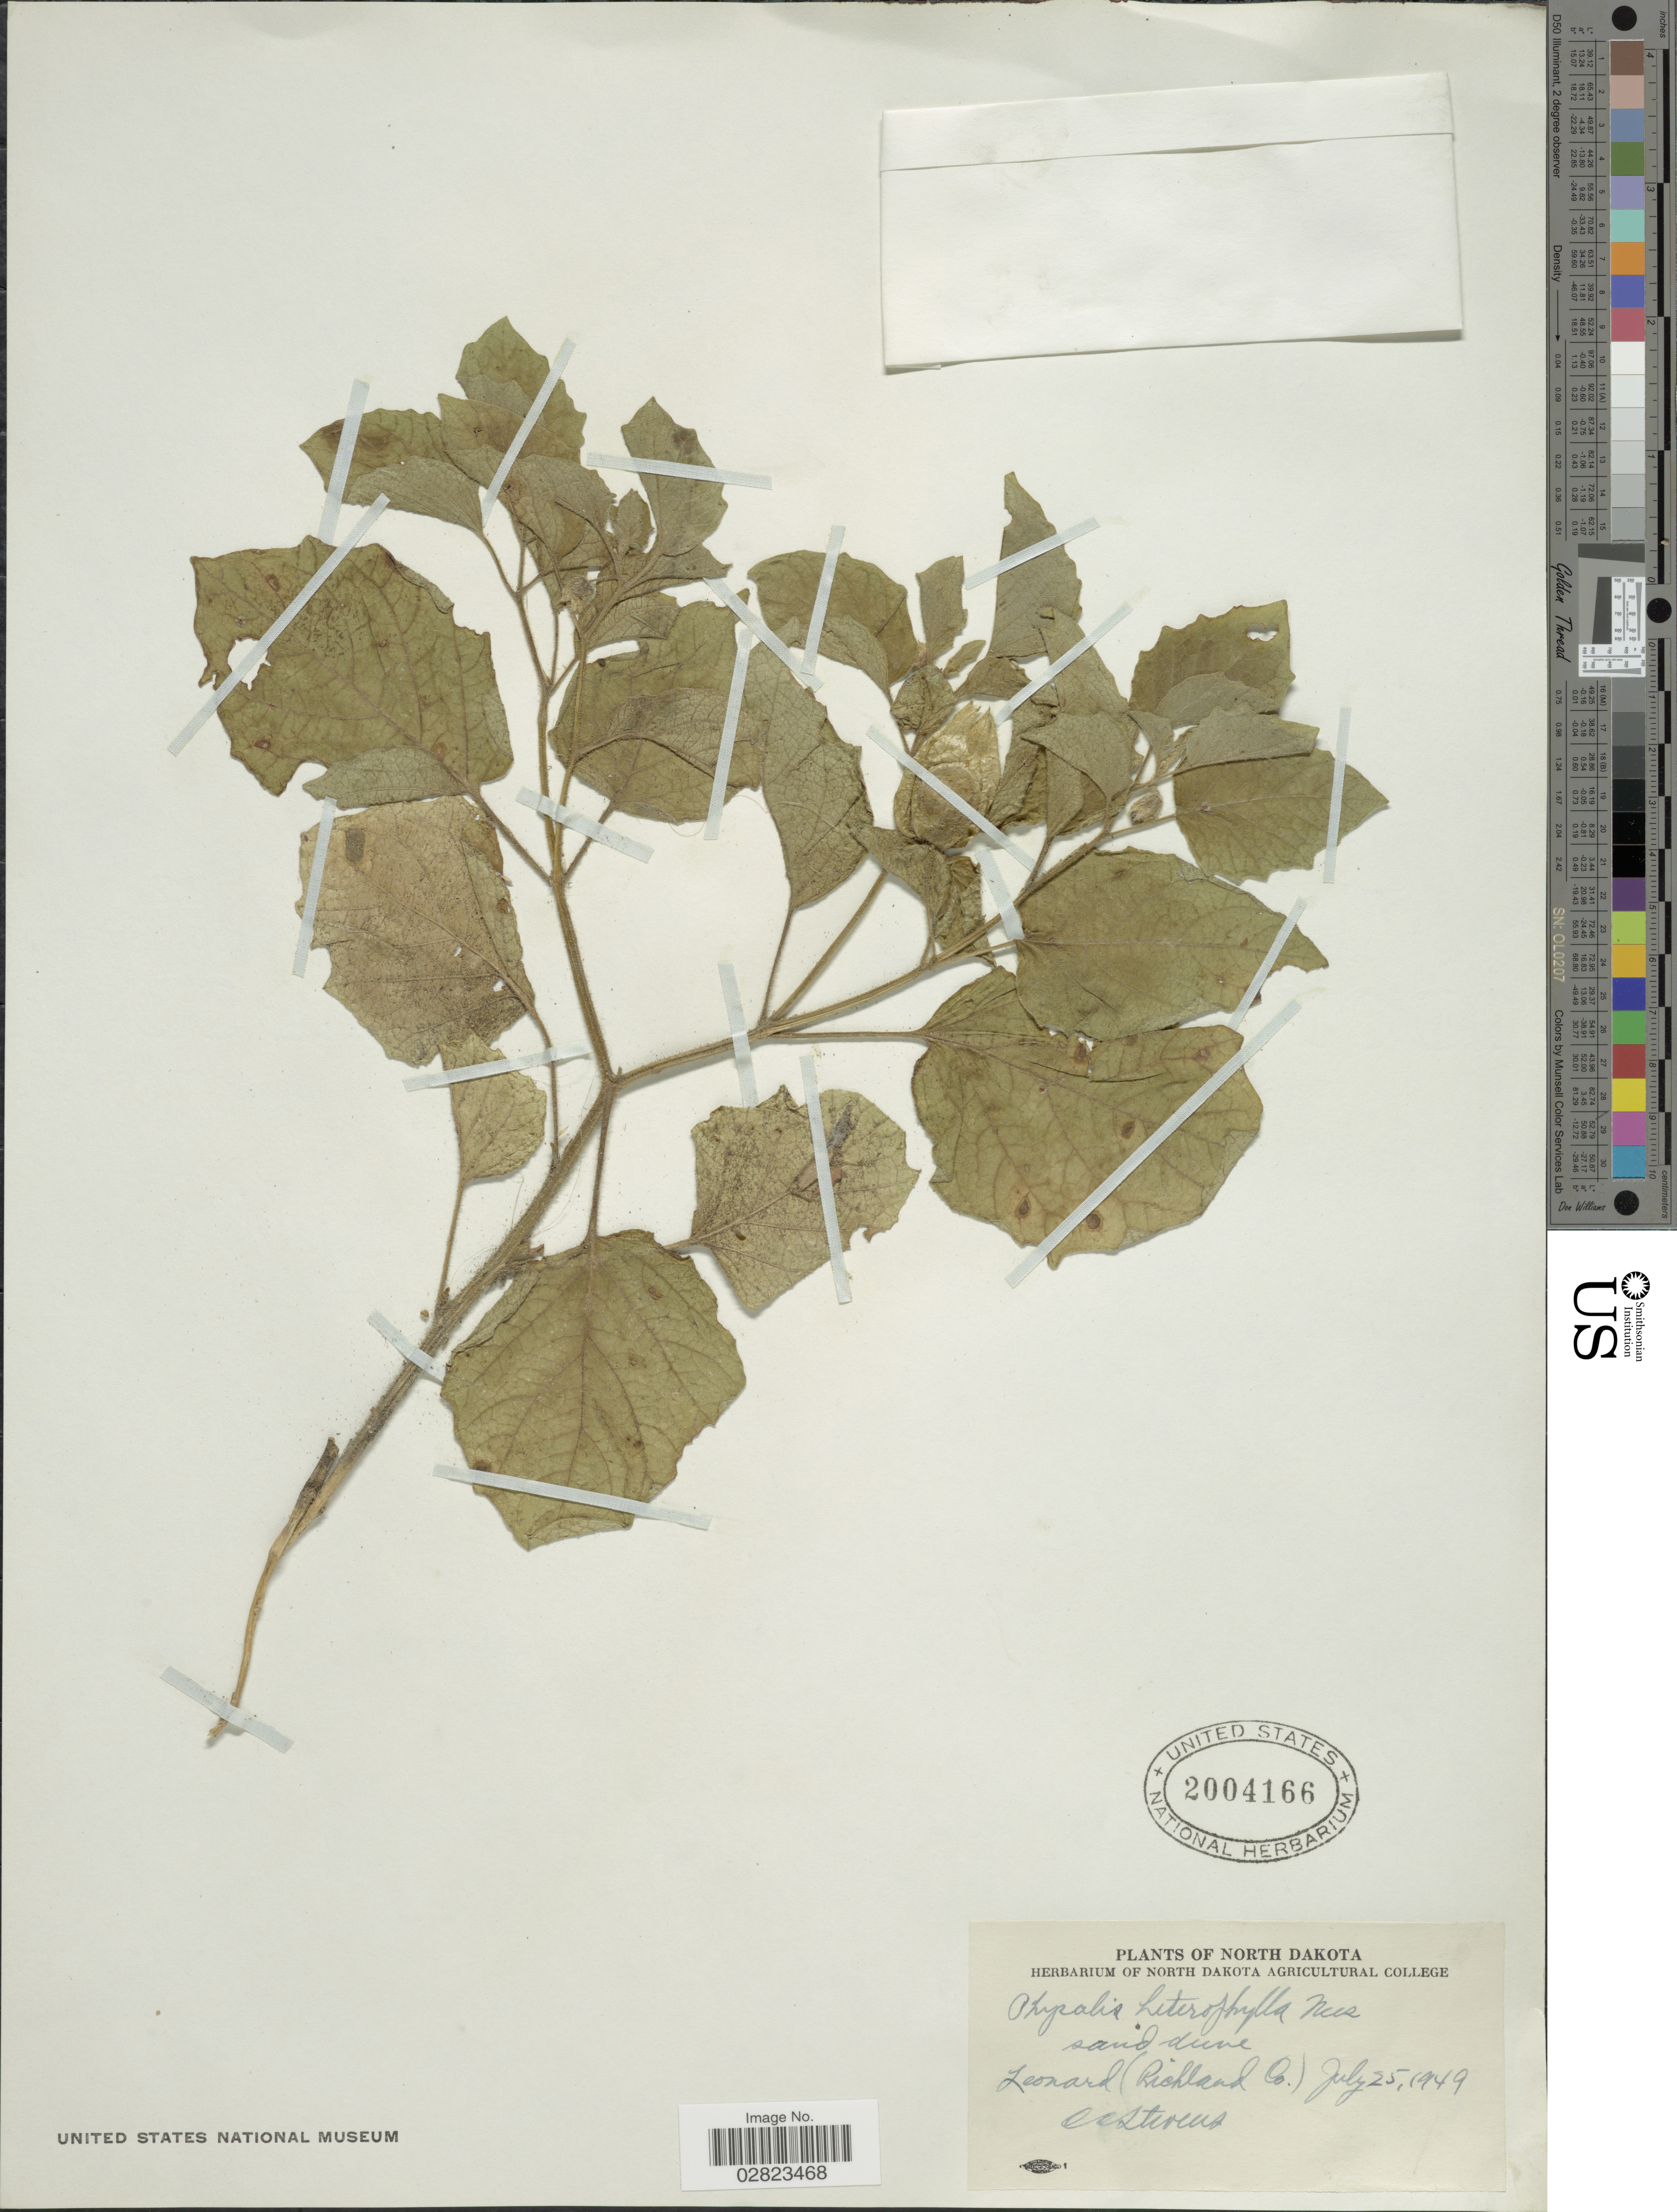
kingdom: Plantae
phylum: Tracheophyta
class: Magnoliopsida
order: Solanales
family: Solanaceae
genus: Physalis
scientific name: Physalis heterophylla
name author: Nees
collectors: O. A. Stevens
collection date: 1949-07-25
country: United States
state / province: North Dakota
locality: Leonard (Richland Co.)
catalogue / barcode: US 2004166